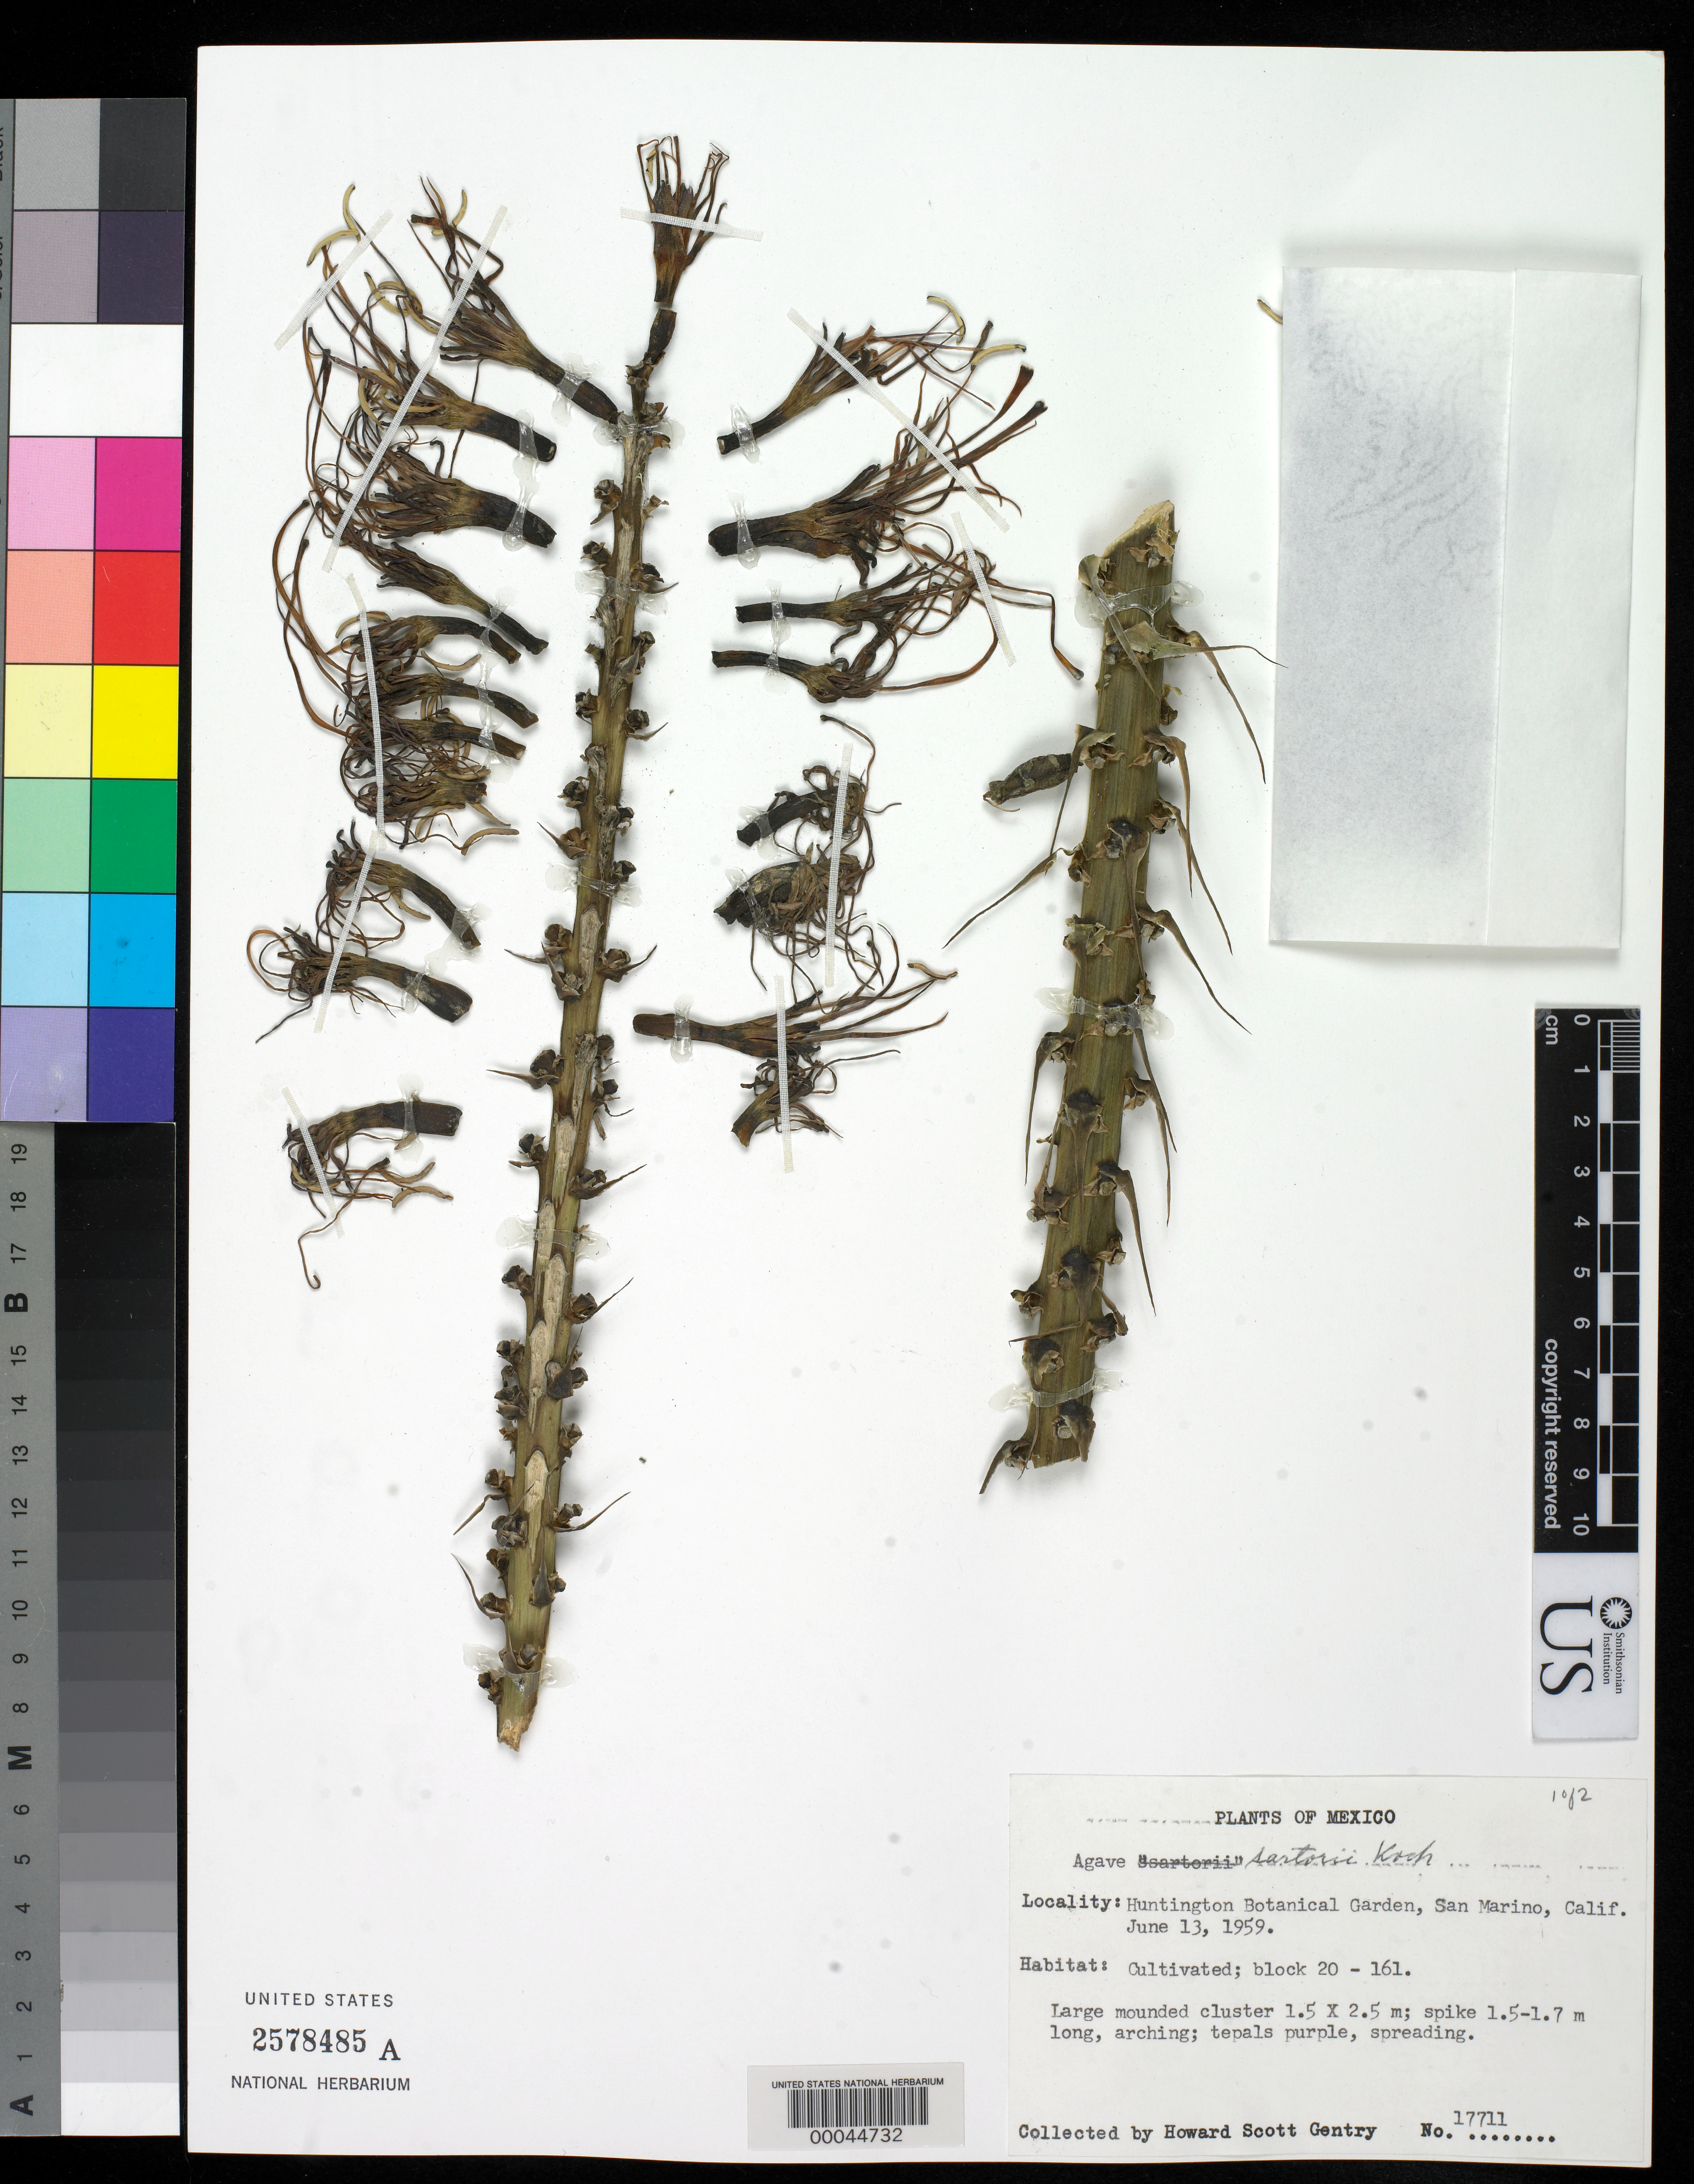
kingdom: Plantae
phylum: Tracheophyta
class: Liliopsida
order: Asparagales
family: Asparagaceae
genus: Agave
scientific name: Agave sartorii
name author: K. Koch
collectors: H. S. Gentry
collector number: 17711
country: Mexico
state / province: Sonora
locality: Sierra Tecurahui, SE of Sonora.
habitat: Cultivate, block 20 - 161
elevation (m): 610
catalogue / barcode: US 2578485A